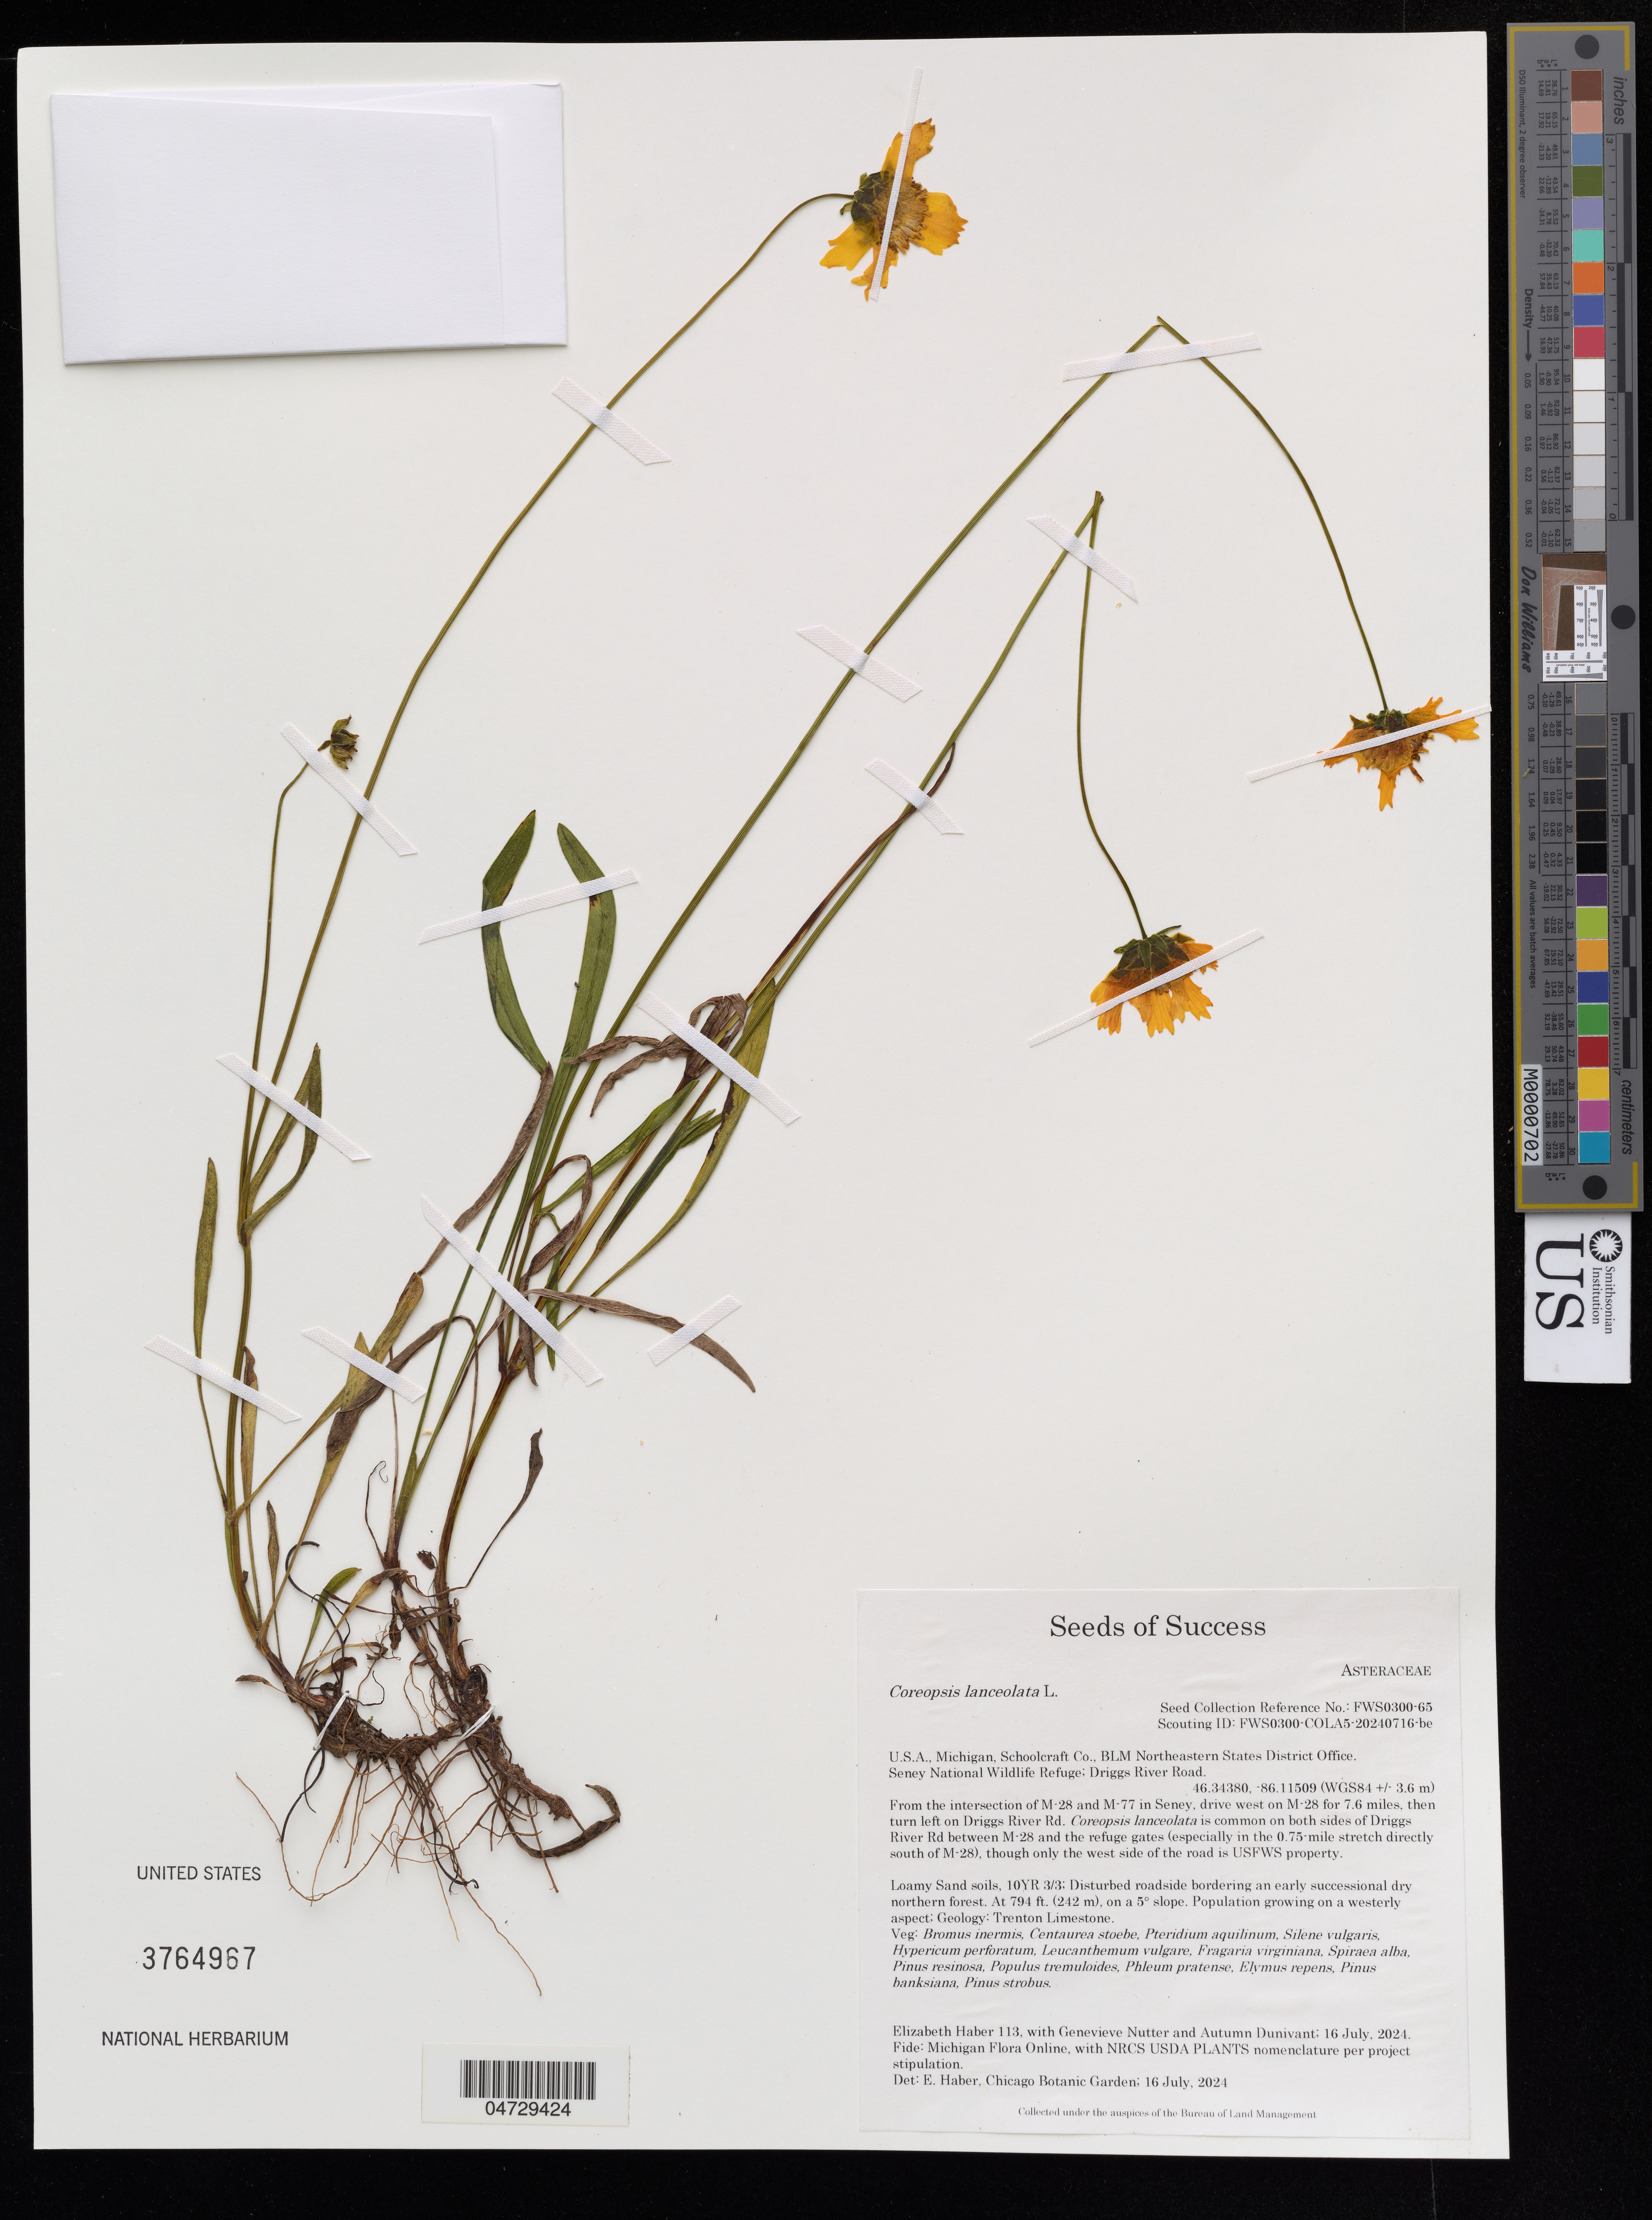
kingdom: Plantae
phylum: Tracheophyta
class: Magnoliopsida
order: Asterales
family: Asteraceae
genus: Coreopsis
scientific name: Coreopsis lanceolata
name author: L.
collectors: E. Haber, G. Nutter & A. Dunivant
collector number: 113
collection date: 2024-07-16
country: United States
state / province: Michigan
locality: Schoolcraft Co., BLM Northeastern States District Office. Seney National Wildlife Refuge: Driggs River Road. (WGS84 +/-3.6 m).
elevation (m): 242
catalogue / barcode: US 3764967